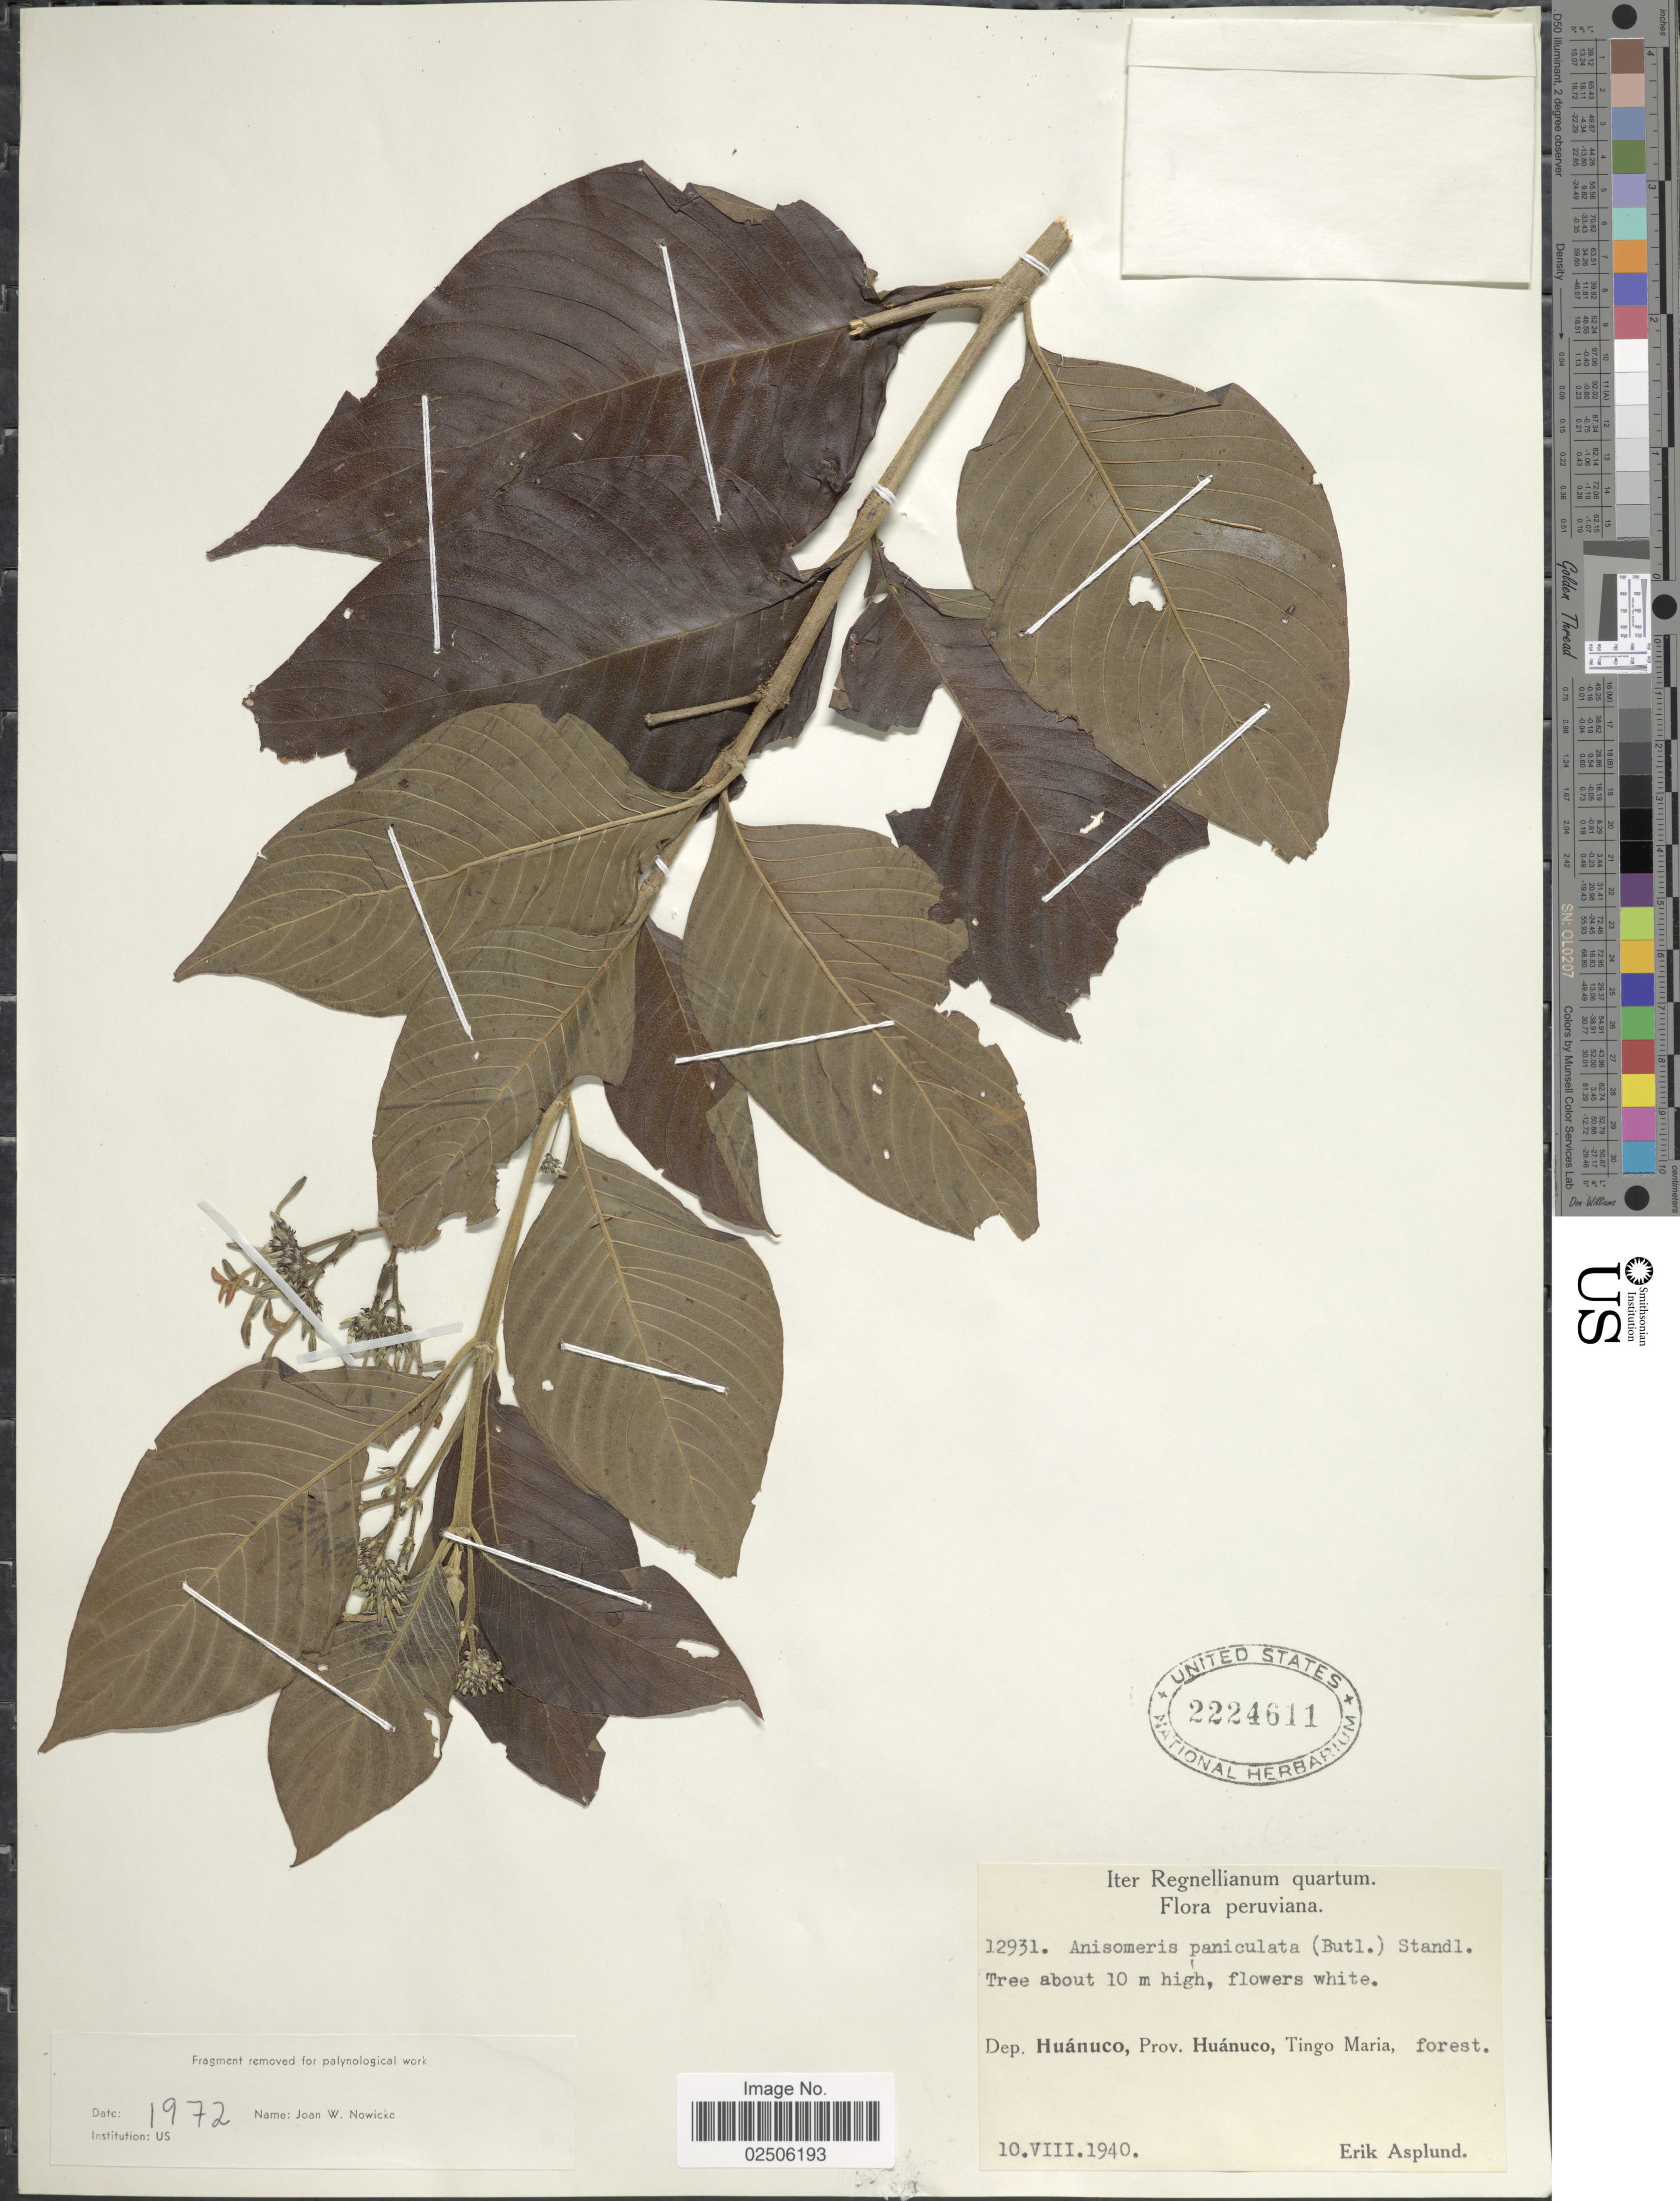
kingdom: Plantae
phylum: Tracheophyta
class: Magnoliopsida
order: Gentianales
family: Rubiaceae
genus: Chomelia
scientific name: Chomelia paniculata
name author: (Bartl. ex DC.) Steyerm.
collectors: E. Asplund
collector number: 12931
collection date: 1940-08-10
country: Peru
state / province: Huánuco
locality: Iter Regnellianum quartum, dep. Huanuco, Tingo Maria, forest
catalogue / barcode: US 2224611